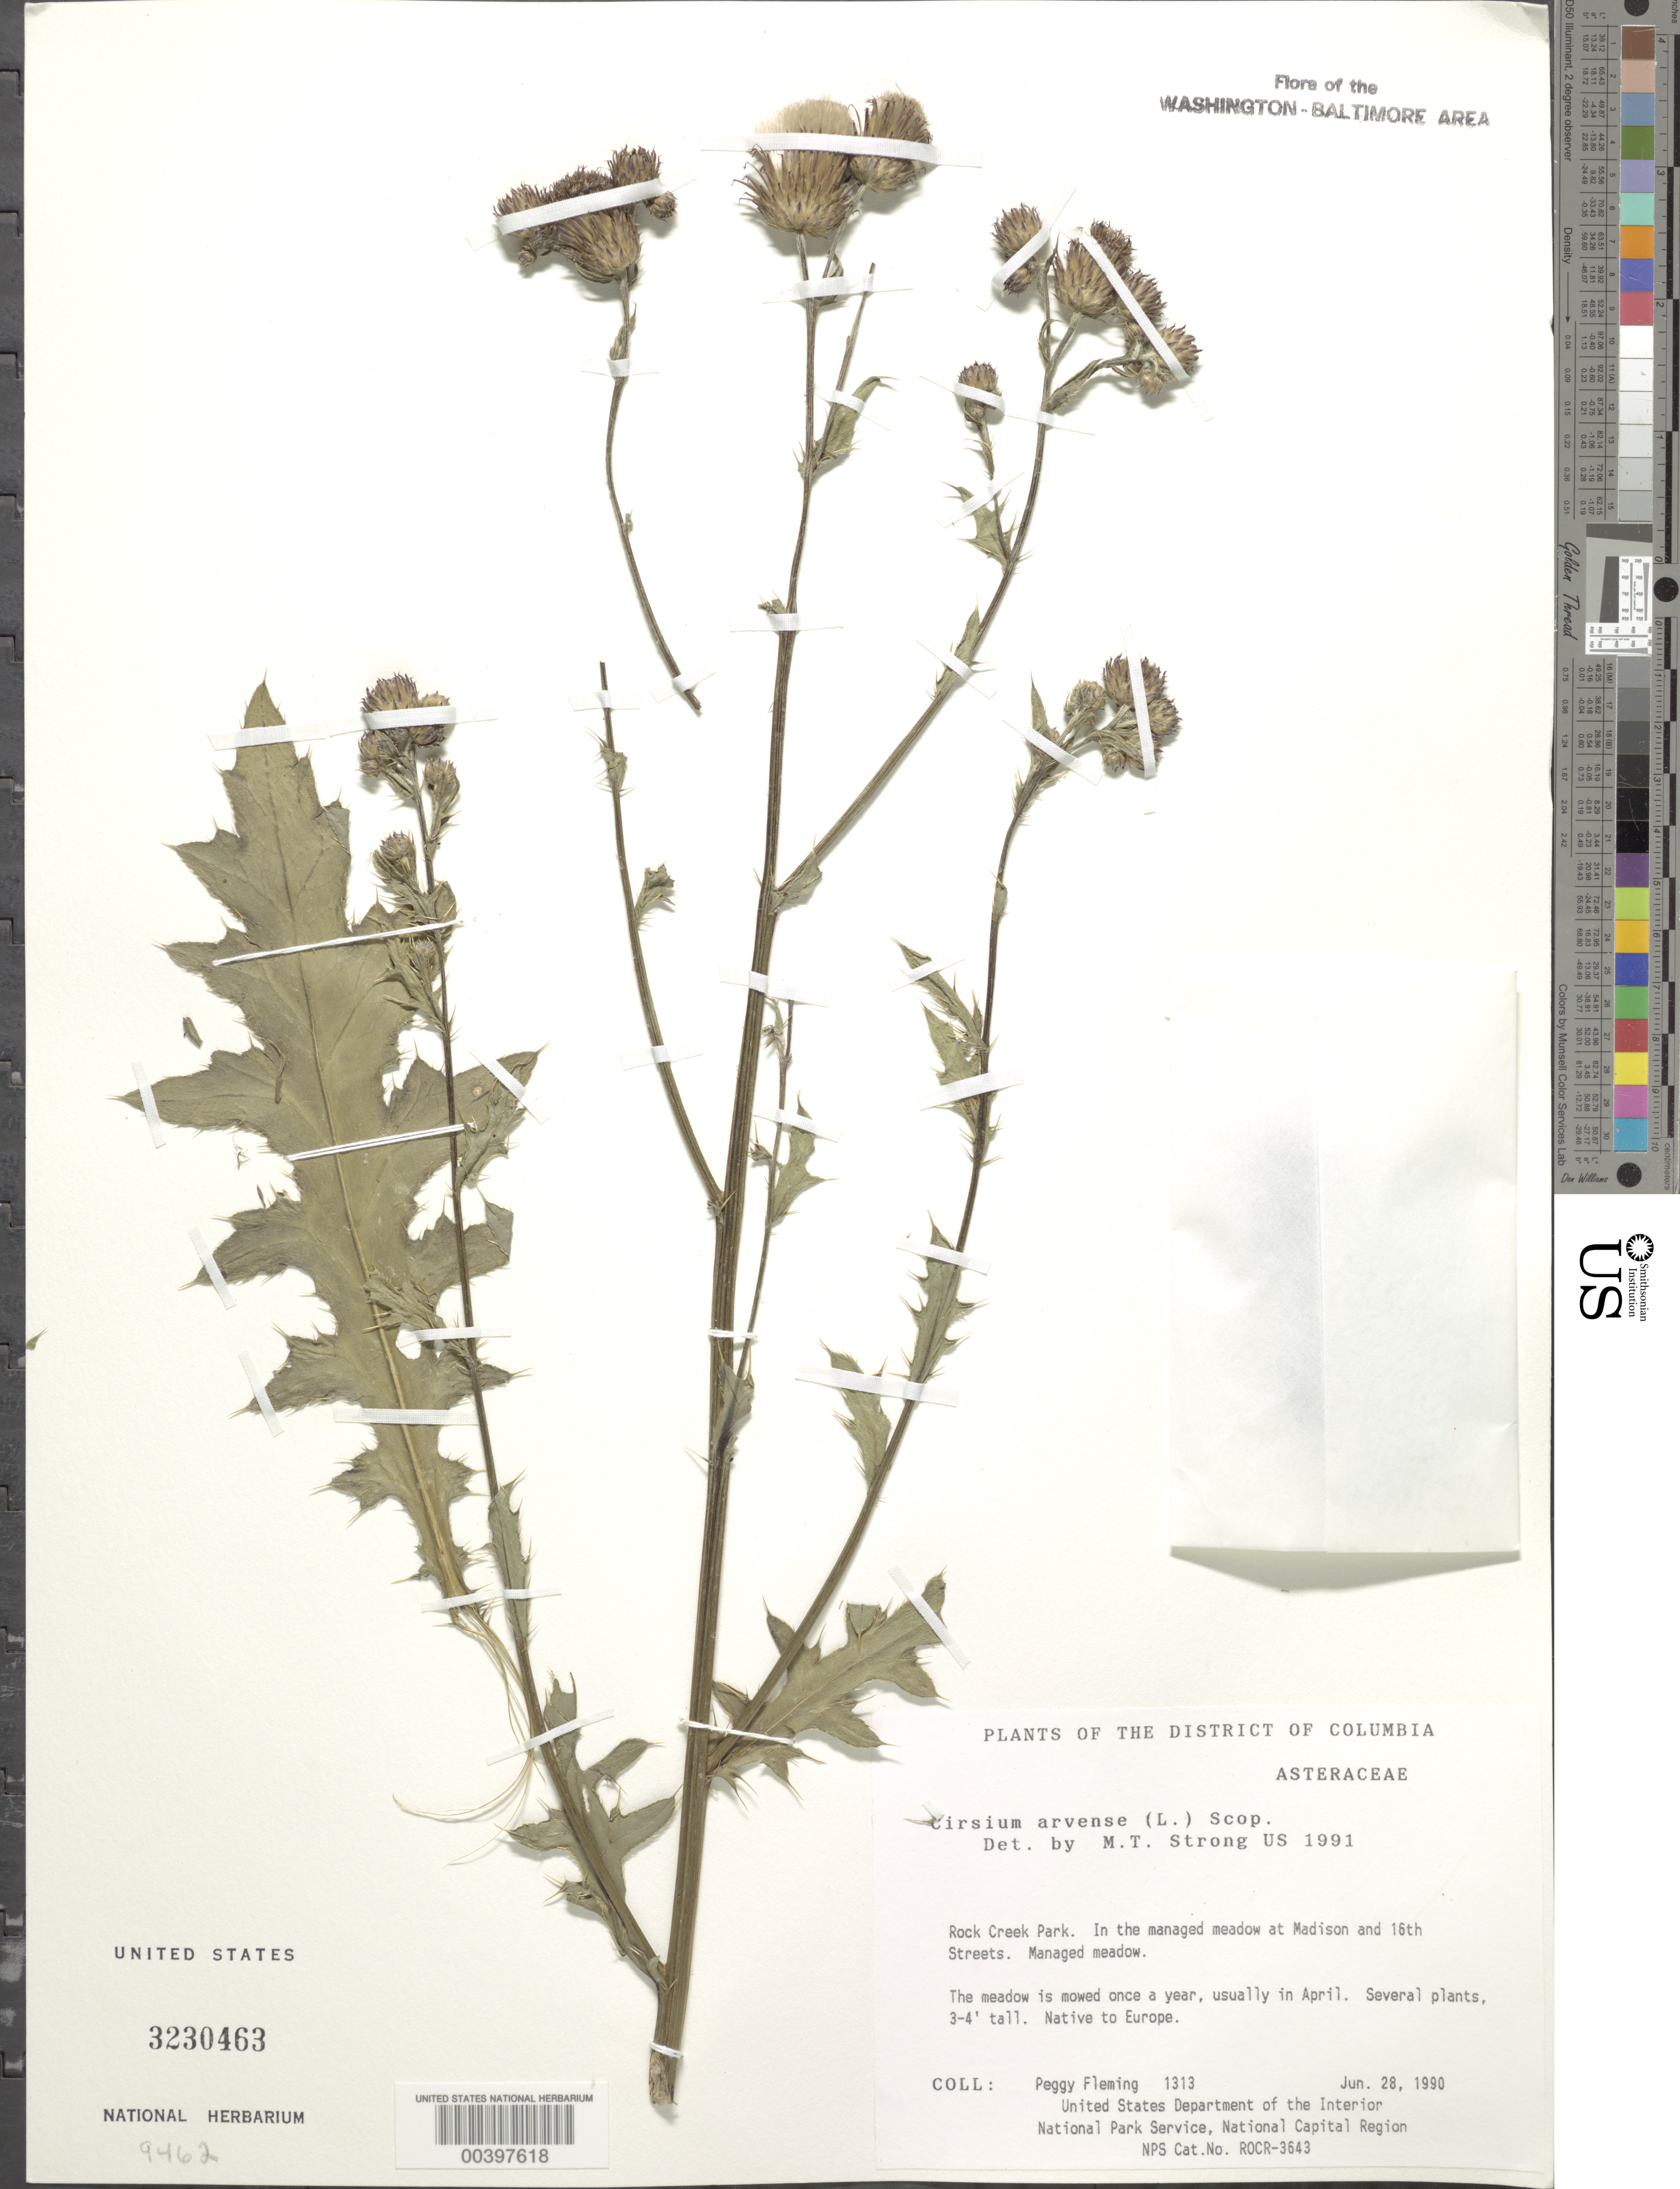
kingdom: Plantae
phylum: Tracheophyta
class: Magnoliopsida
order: Asterales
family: Asteraceae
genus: Cirsium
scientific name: Cirsium arvense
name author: (L.) Scop.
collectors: P. Fleming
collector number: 1313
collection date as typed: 28 Jun 1990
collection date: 1990-06-28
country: United States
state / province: District of Columbia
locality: Rock Creek Park, Madison and 16th Street Rock Creek Park & vicinity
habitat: Managed meadow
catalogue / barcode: US 3230463